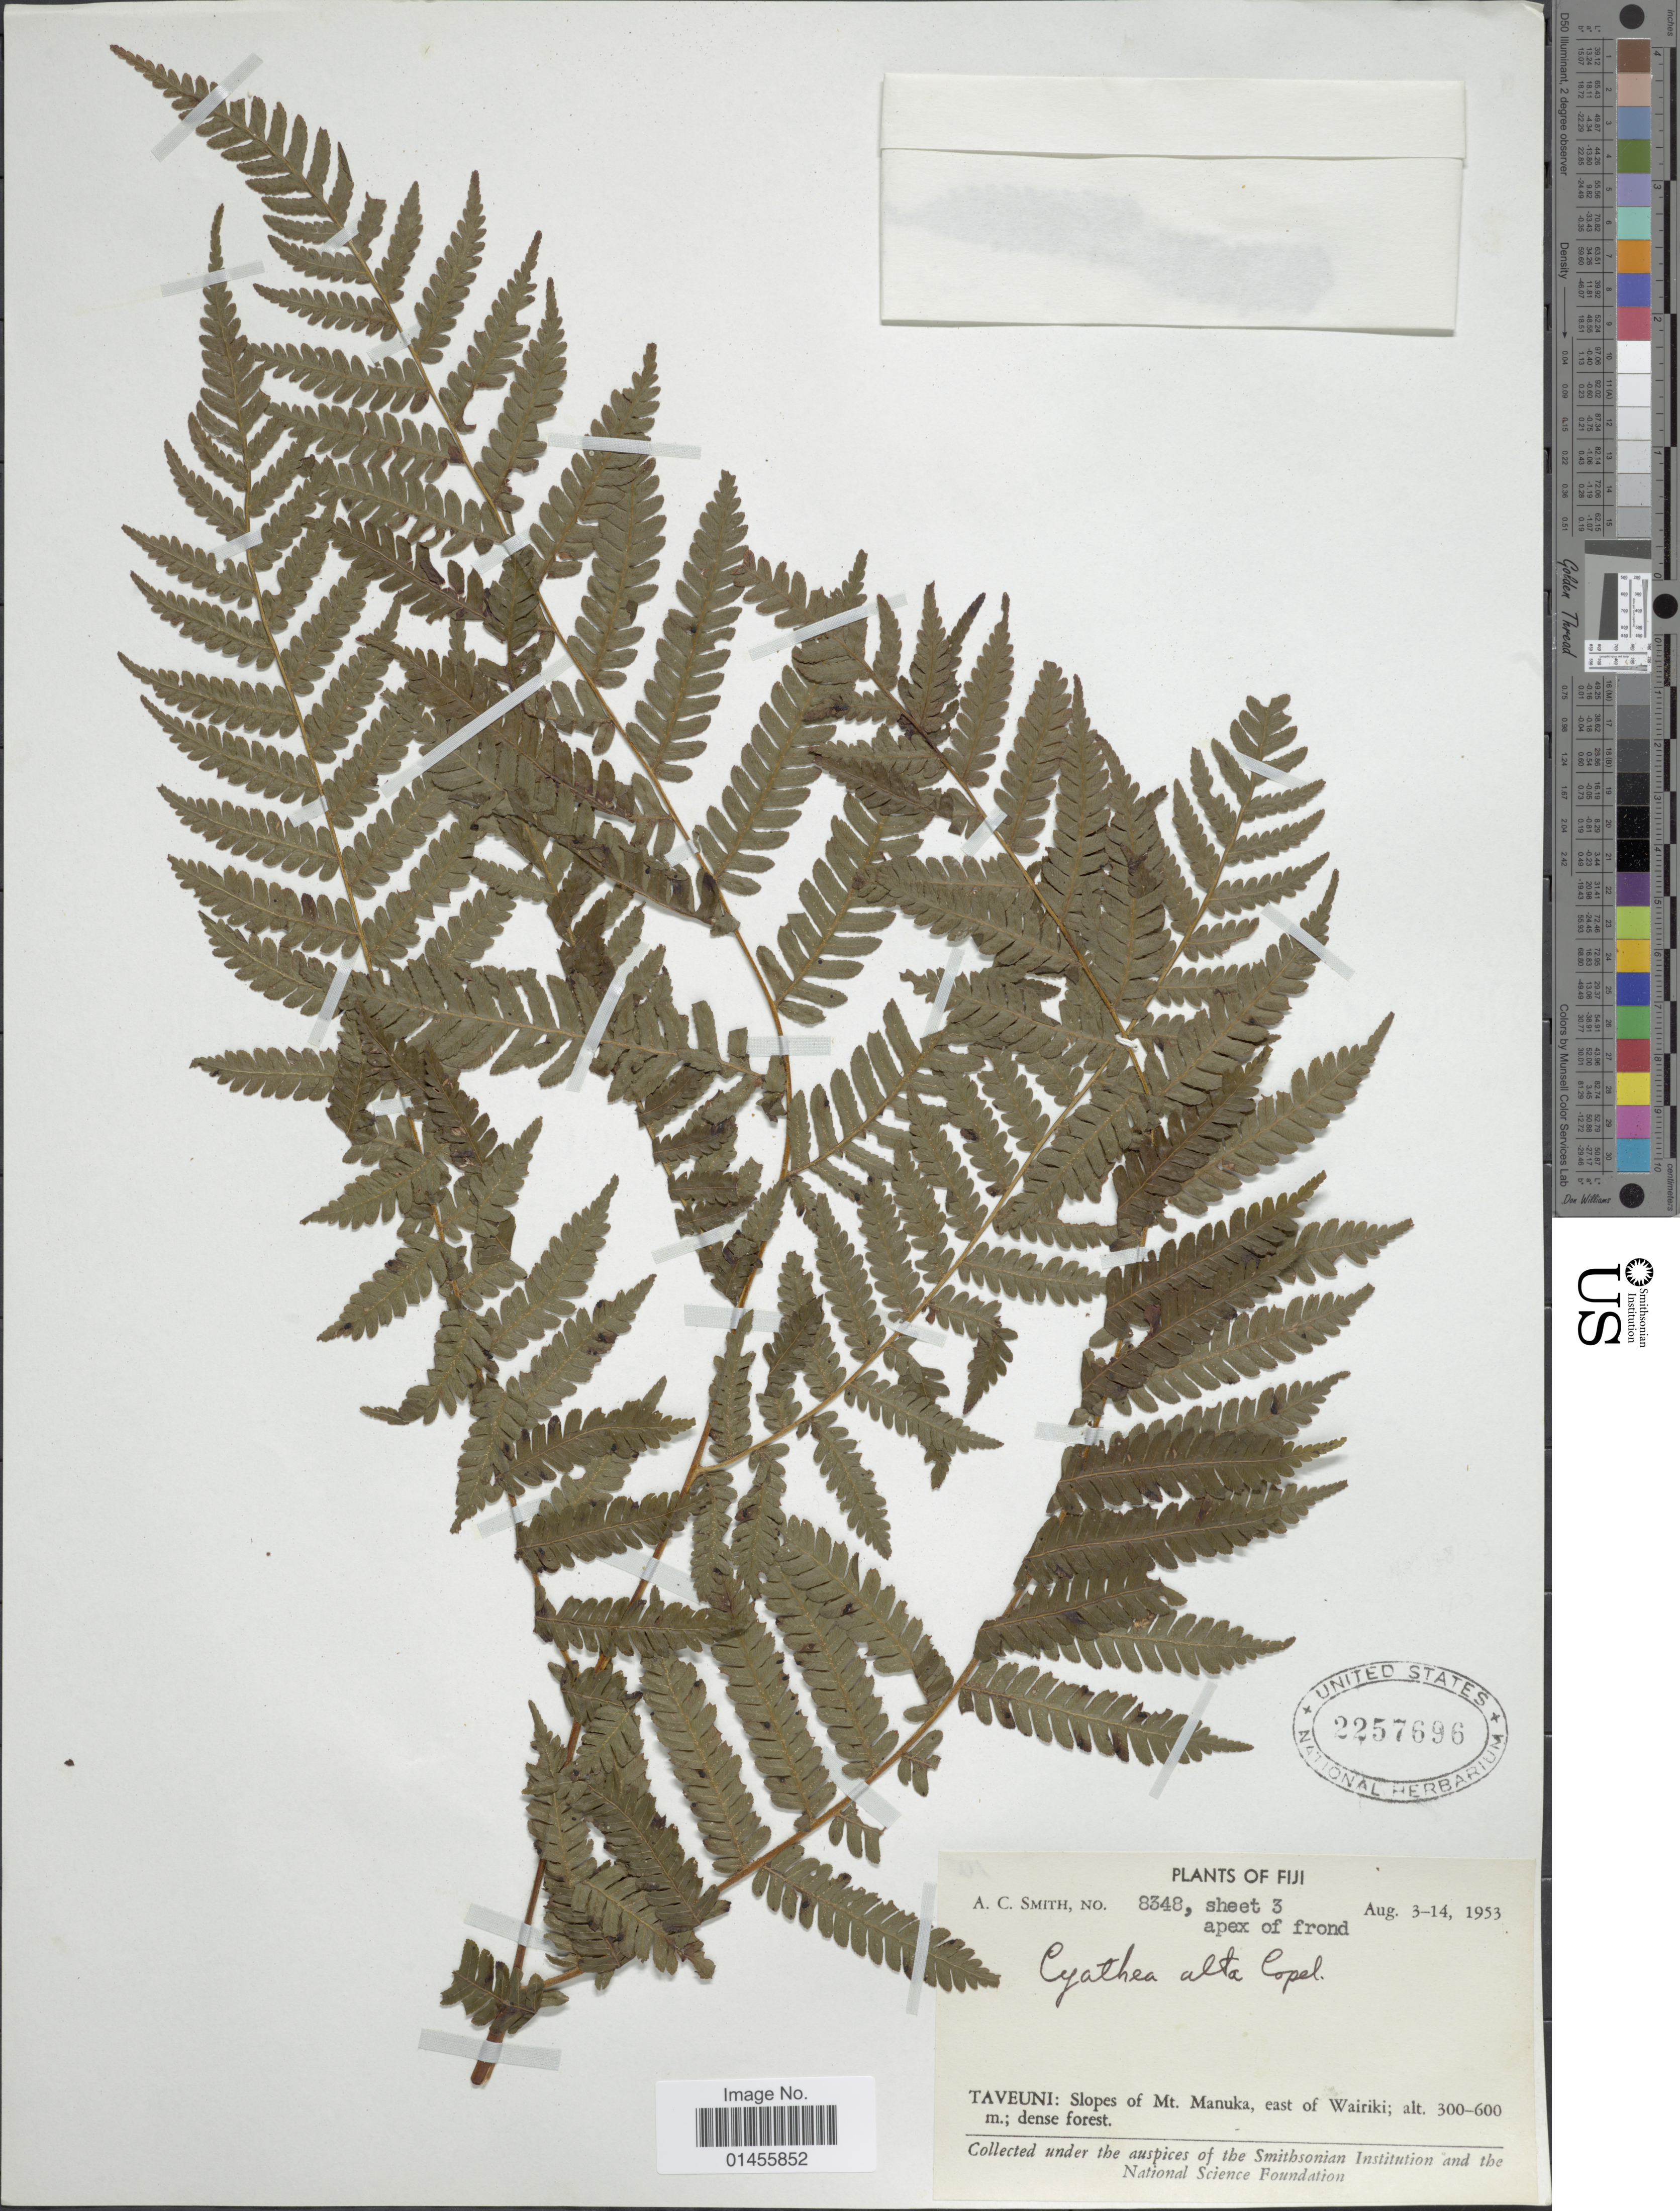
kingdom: Plantae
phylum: Tracheophyta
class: Polypodiopsida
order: Cyatheales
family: Cyatheaceae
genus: Alsophila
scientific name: Alsophila alta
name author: (Copel.) R.M. Tryon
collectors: A. C. Smith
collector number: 8348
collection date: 1953-08-03/1953-08-14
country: Fiji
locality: Taveuni: Slopes of Mt. Manuka, east of Wairiki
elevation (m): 300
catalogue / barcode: US 2257696